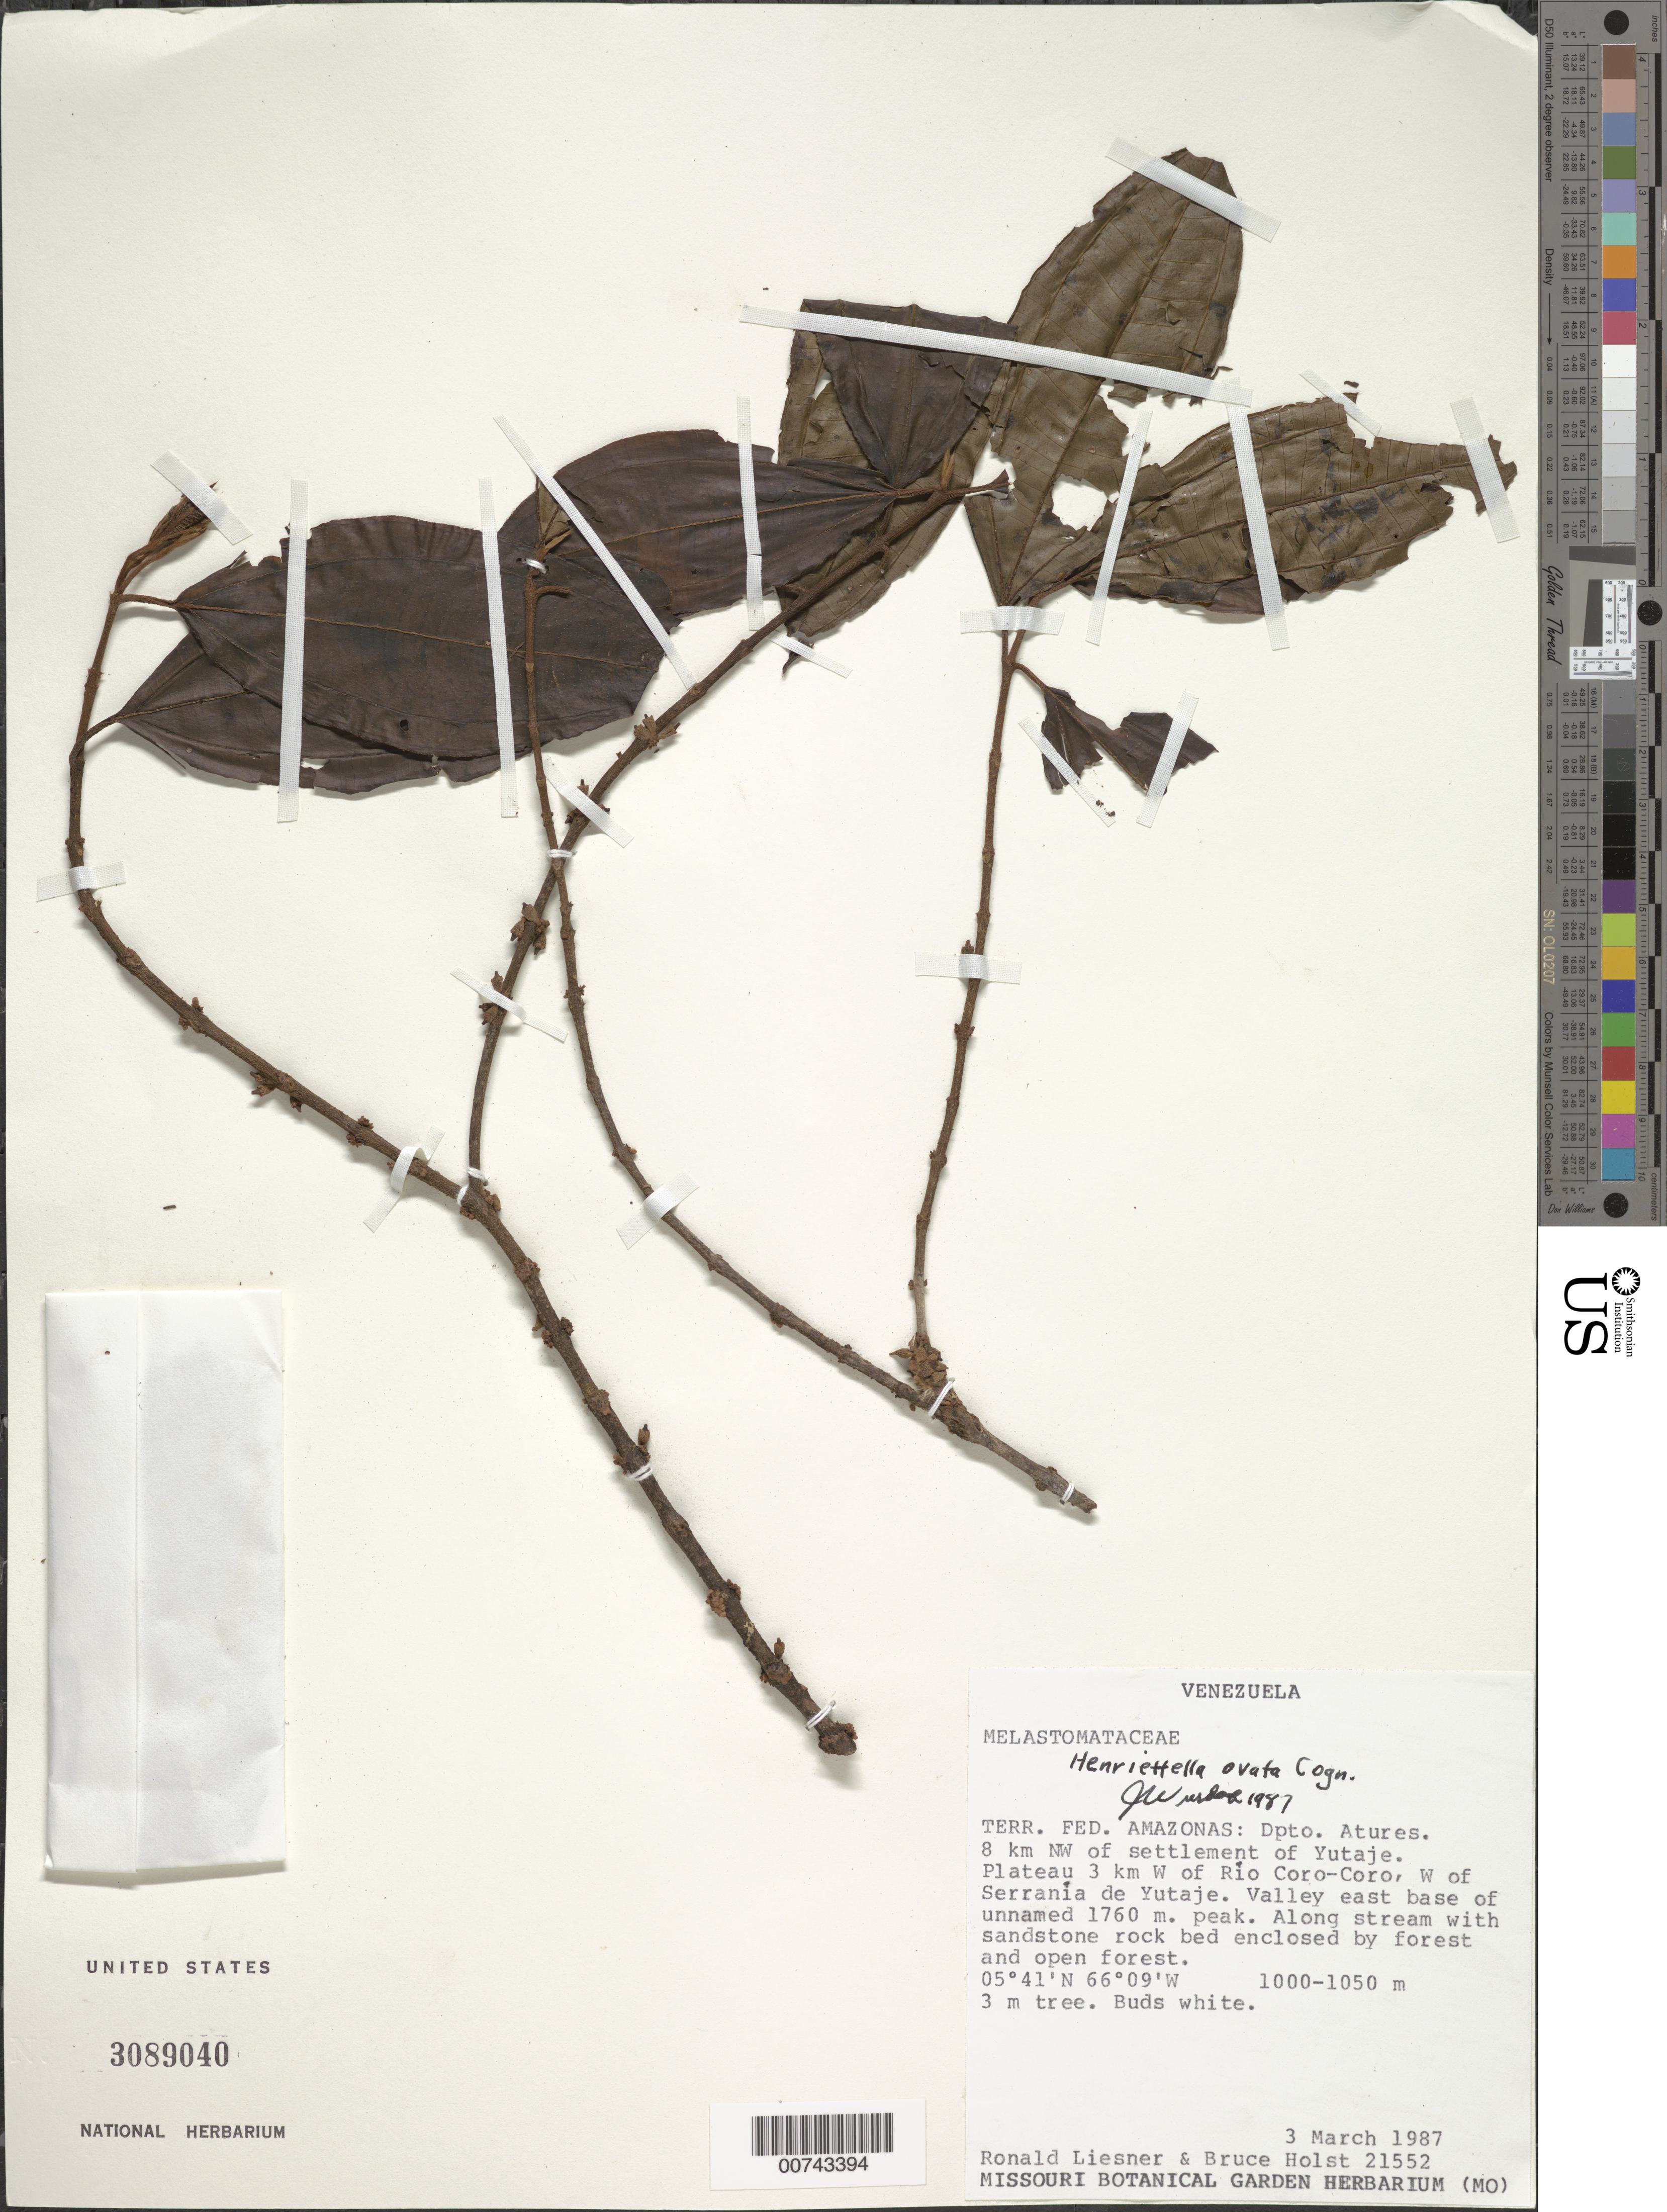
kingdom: Plantae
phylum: Tracheophyta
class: Magnoliopsida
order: Myrtales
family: Melastomataceae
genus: Henriettea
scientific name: Henriettea ovata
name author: (Cogn.) Penneys et al.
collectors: R. L. Liesner & B. Holst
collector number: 21552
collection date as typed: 3-Mar-87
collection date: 1987-03-03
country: Venezuela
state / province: Amazonas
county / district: Atures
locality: Yutajé settlement, 8 km NW of; plateau 3 km W of Río Coro-Coro, W of Serrania de Yutajé; valley east base of unnamed 1760m peak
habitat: Along stream with sandstone rock bed enclosed by forest and open forest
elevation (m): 1000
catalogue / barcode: US 3089040